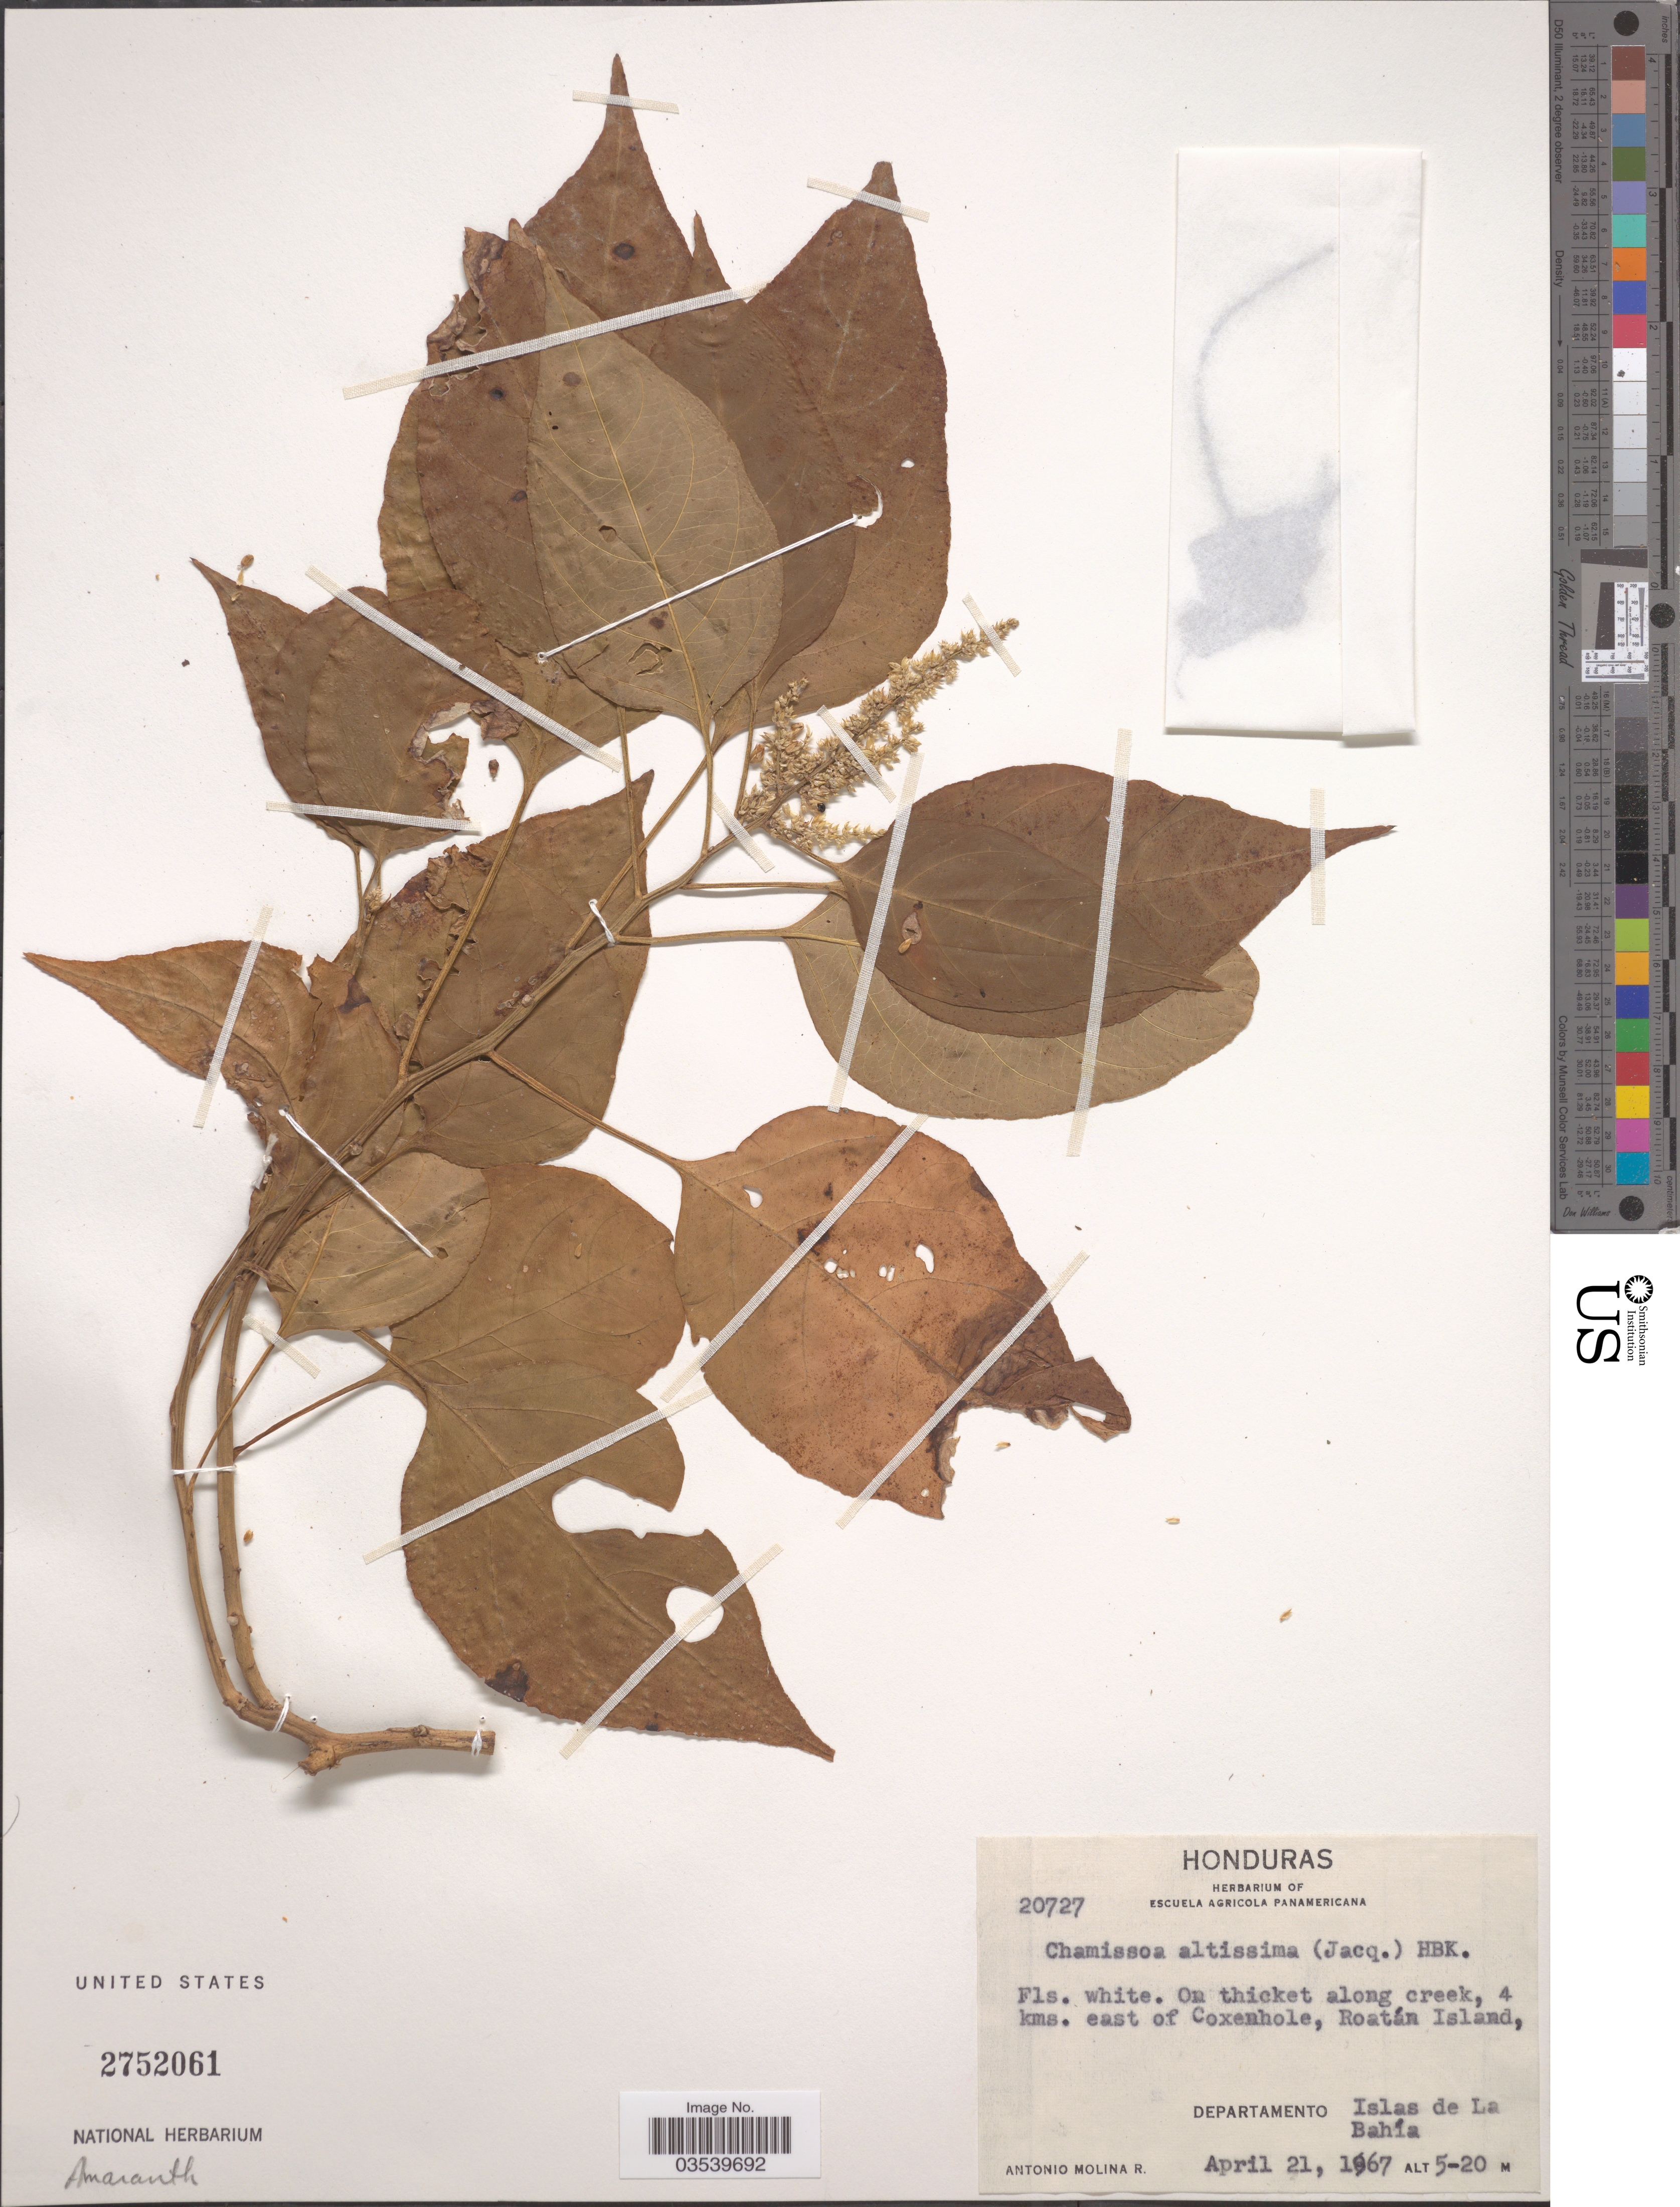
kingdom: Plantae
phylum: Tracheophyta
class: Magnoliopsida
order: Caryophyllales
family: Amaranthaceae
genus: Chamissoa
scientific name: Chamissoa altissima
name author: (Jacq.) Kunth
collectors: A. Molina R.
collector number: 20727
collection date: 1967-04-21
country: Honduras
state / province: Islas de la Bahía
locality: On thicket along creek, 4 kms. east of Cozenhole, Roatán Island. Departamento Islas de la Bahía.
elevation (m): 5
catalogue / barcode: US 2752061